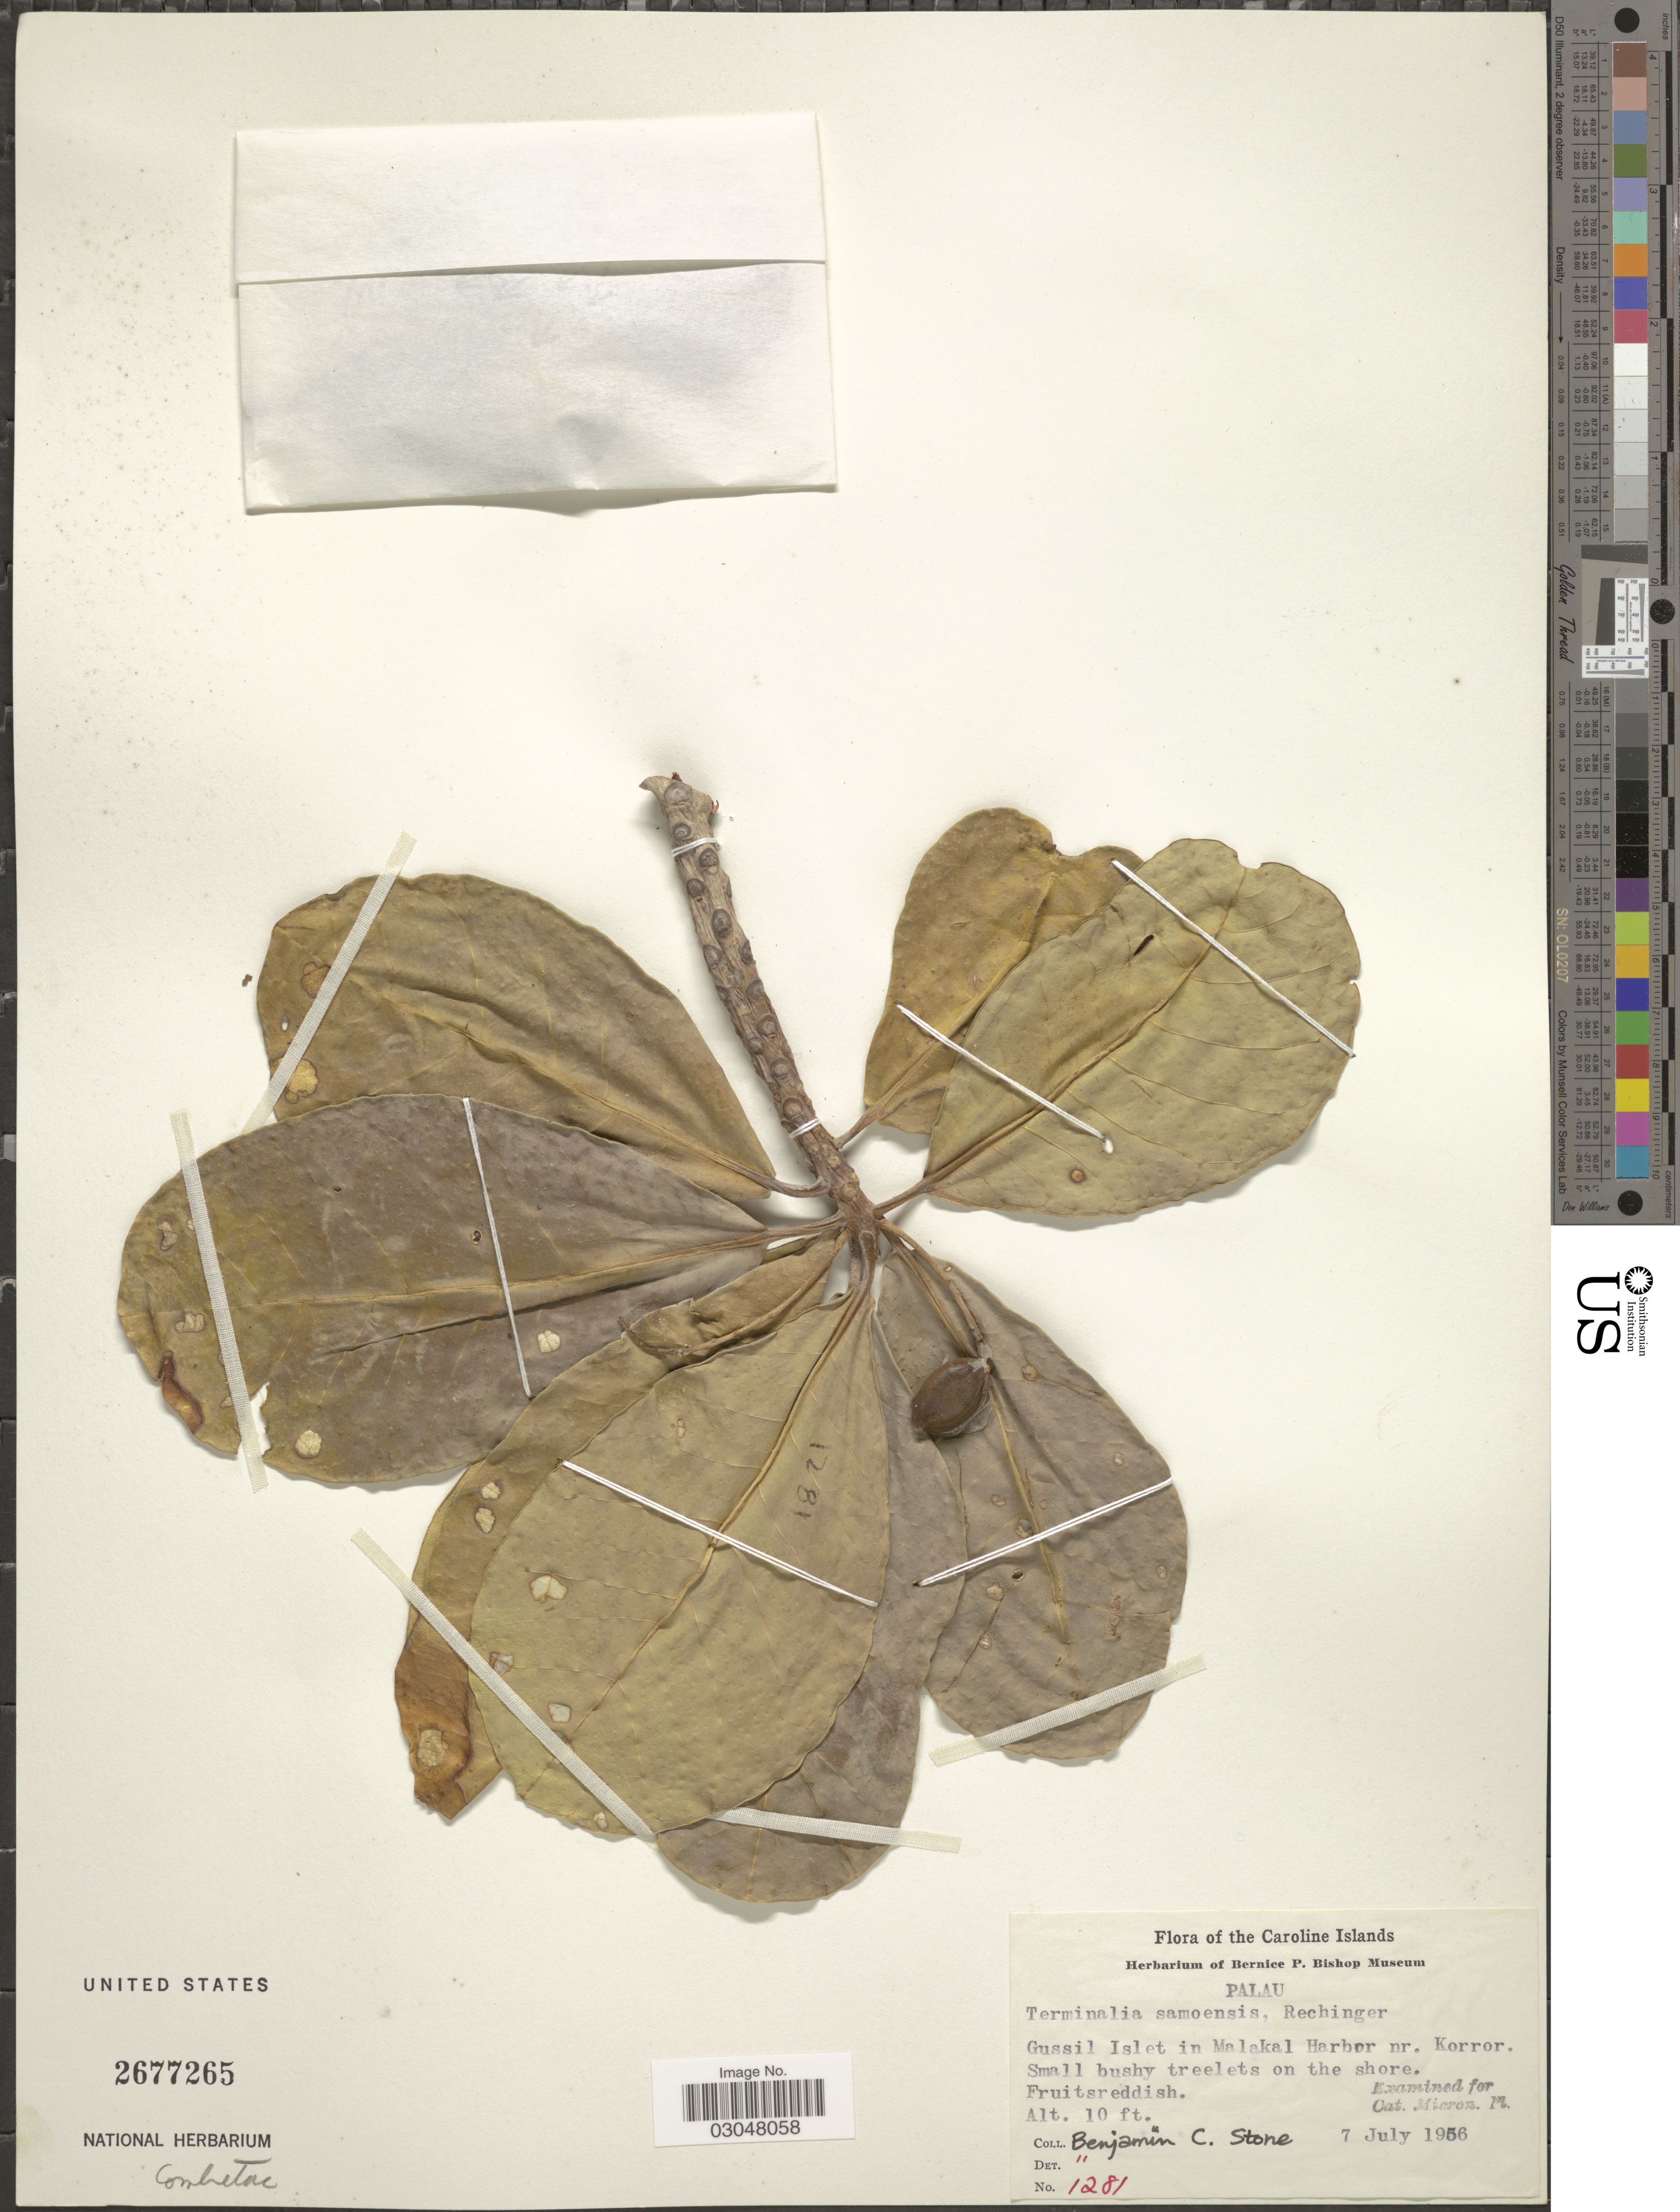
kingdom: Plantae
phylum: Tracheophyta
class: Magnoliopsida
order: Myrtales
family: Combretaceae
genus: Terminalia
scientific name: Terminalia samoensis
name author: Rech.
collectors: B. C. Stone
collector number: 1281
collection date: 1956-07-07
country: Palau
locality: The Caroline Islands. Palau. Gussil Islet in Malakal Harbor nr. Korror.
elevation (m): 3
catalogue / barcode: US 2677265